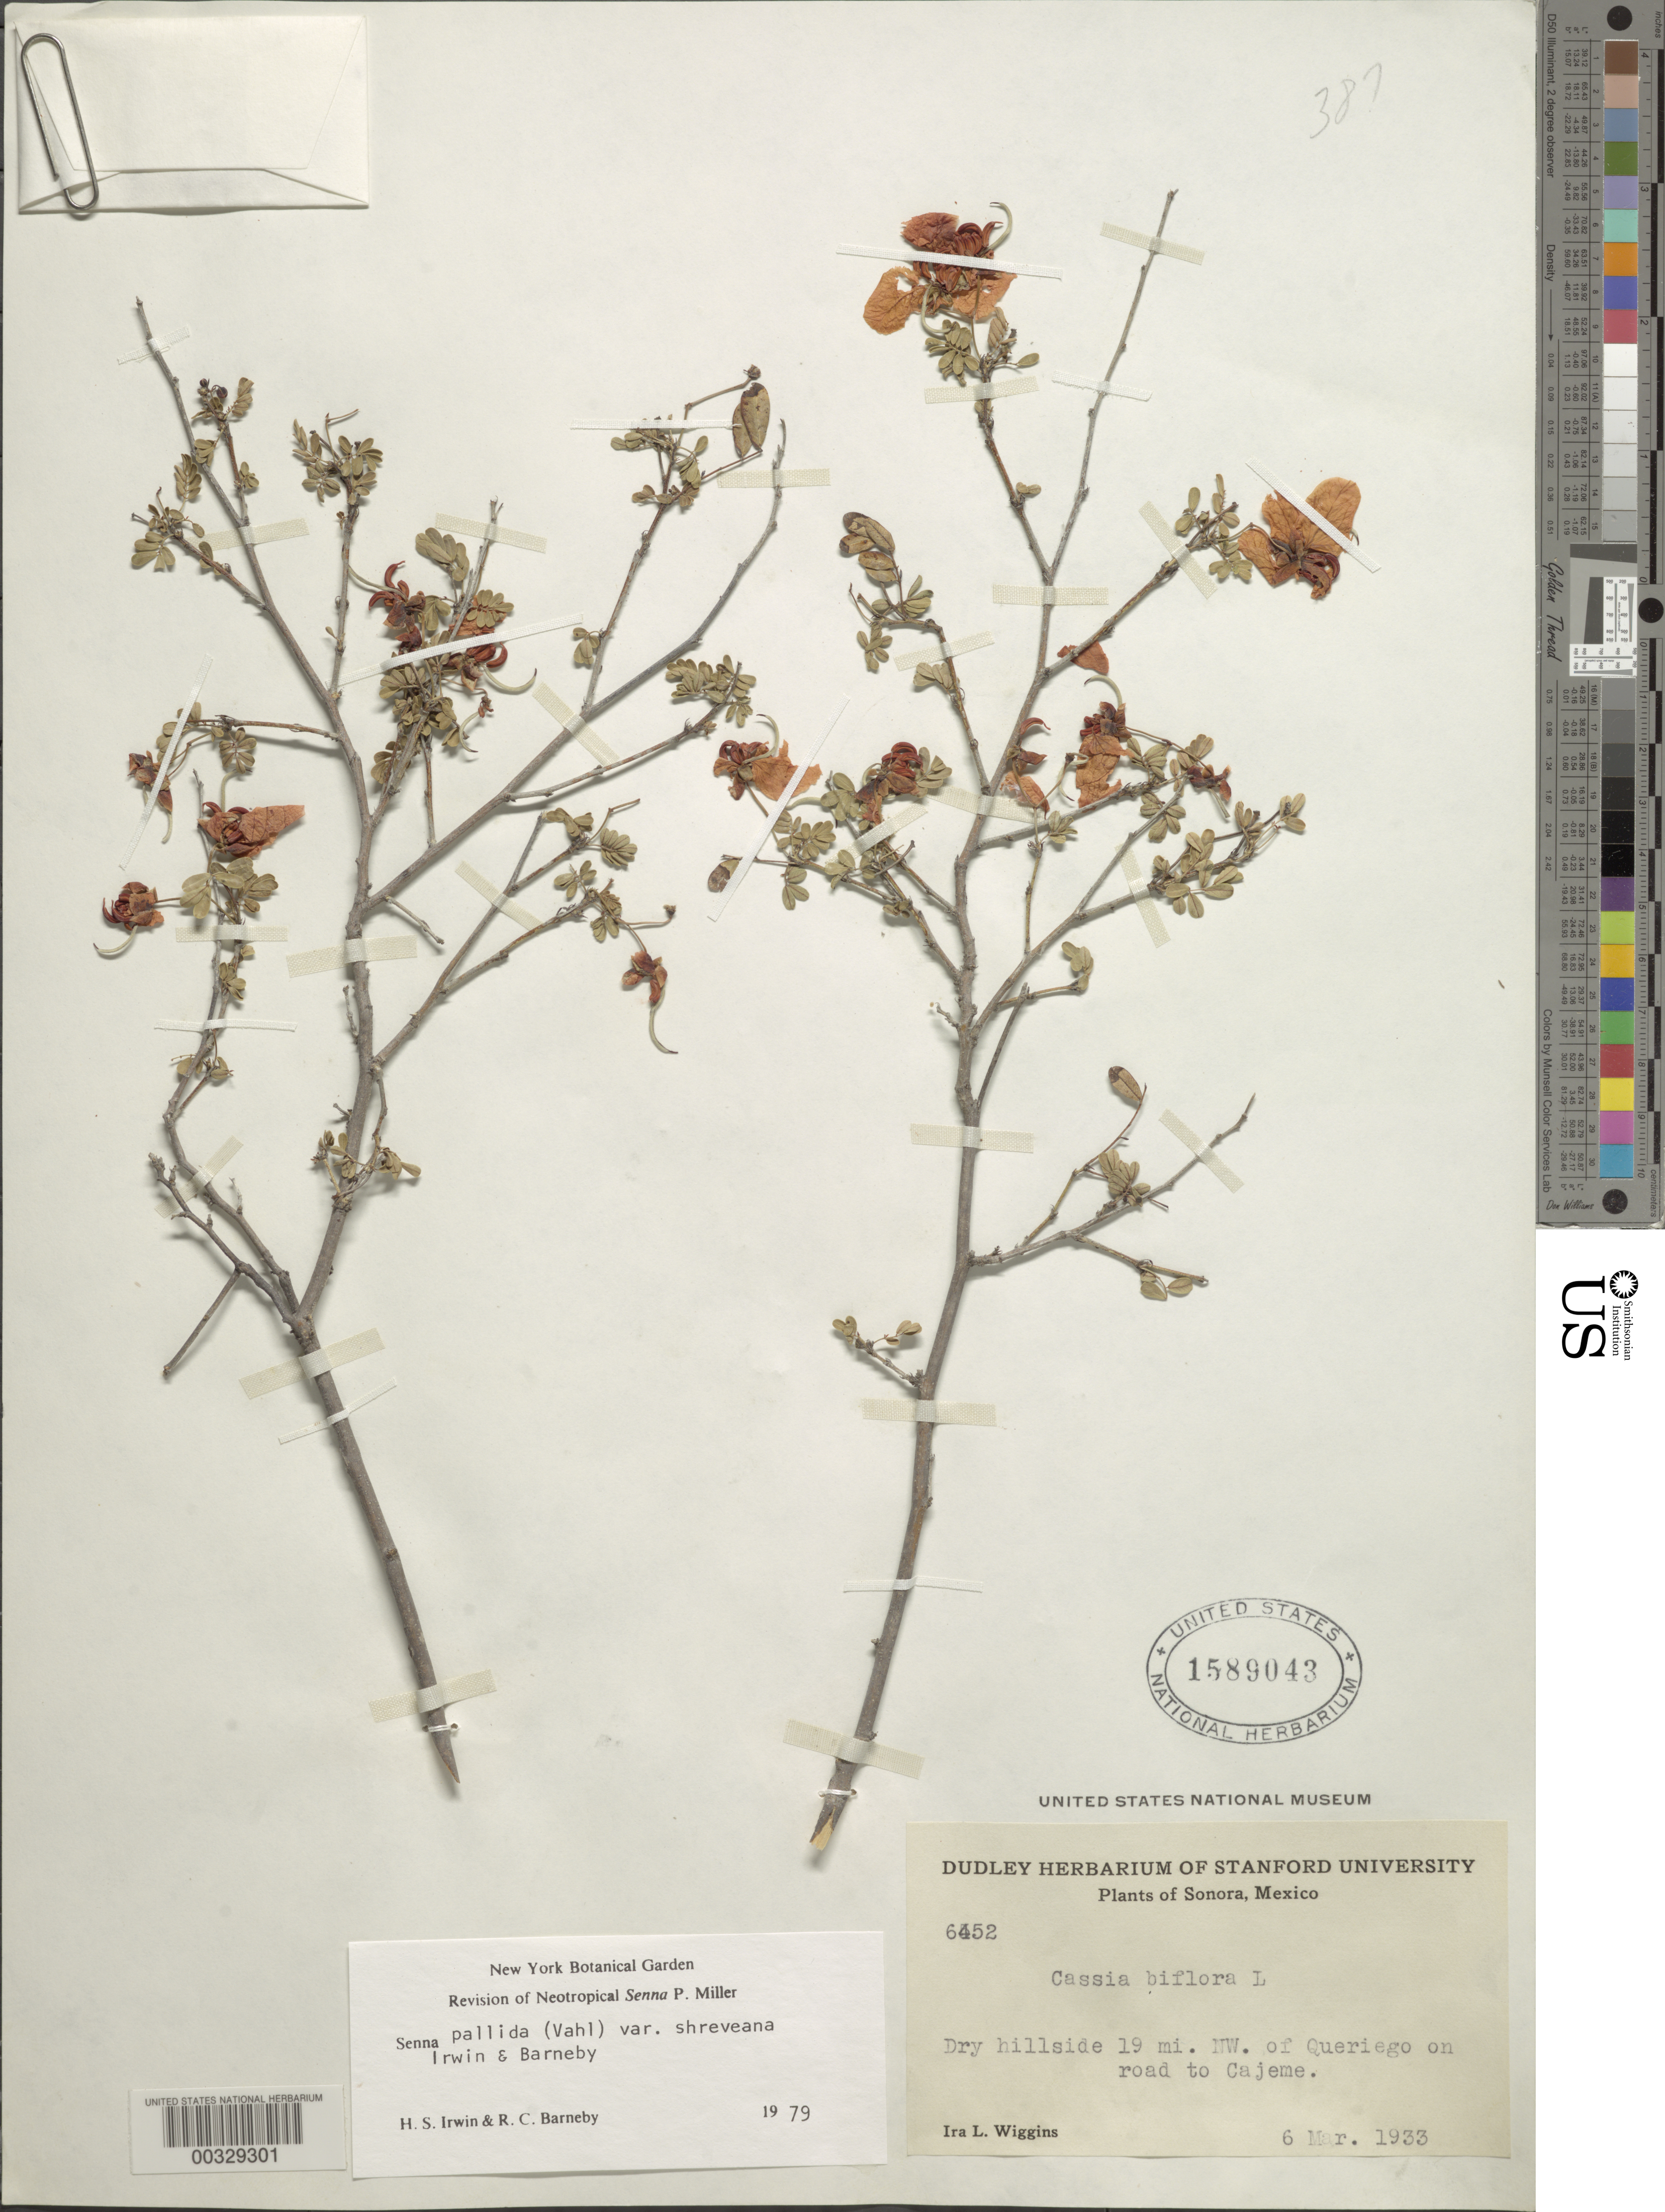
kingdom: Plantae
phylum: Tracheophyta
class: Magnoliopsida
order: Fabales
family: Fabaceae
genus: Senna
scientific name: Senna pallida var. shreveana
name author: H.S. Irwin & Barneby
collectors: I. L. Wiggins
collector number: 6452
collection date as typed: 06 Mar 1933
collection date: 1933-03-06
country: Mexico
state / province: Sonora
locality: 19 mi NW of Queriego on road to Cajeme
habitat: Dry hillside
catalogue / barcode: US 1589043